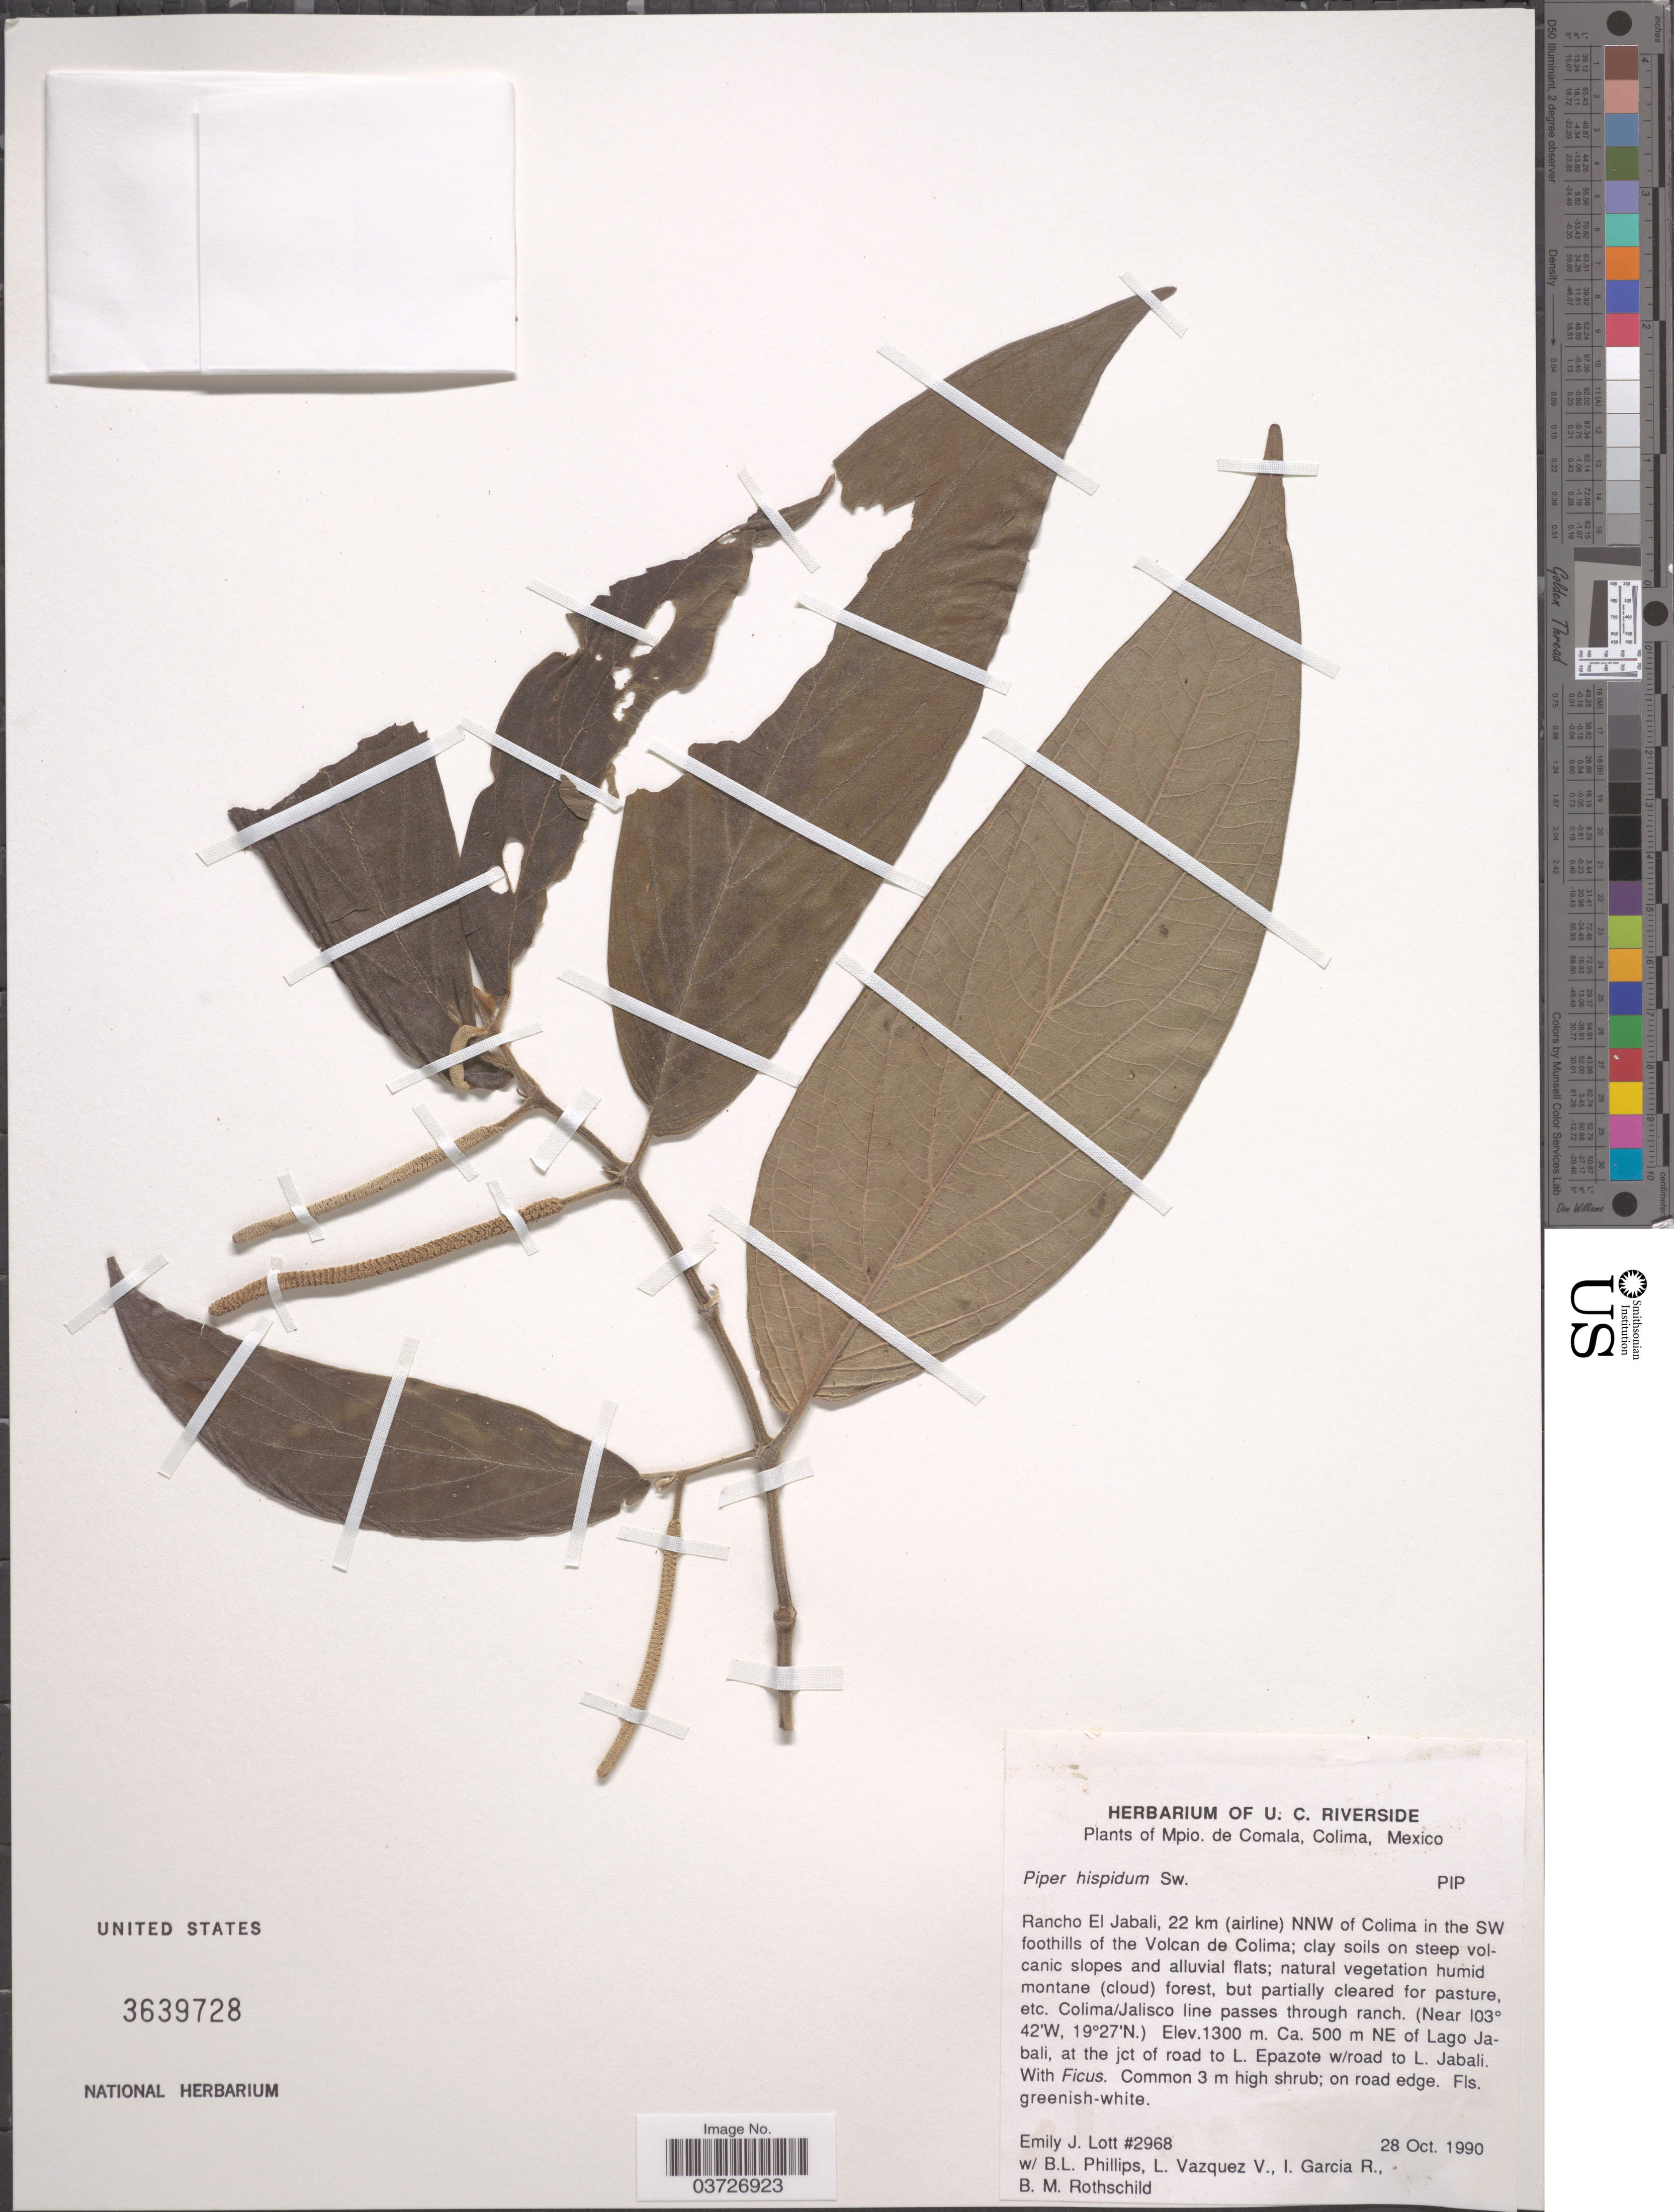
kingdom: Plantae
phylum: Tracheophyta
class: Magnoliopsida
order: Piperales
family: Piperaceae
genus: Piper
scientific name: Piper hispidum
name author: Sw.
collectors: E. J. Lott, B. L. Phillips, L. Vazquez V., I. Garcia R. & B. Rothschild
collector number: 2968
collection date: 1990-10-28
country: Mexico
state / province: Colima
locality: Mpio. de Comala. Rancho El Jabali, 22 km (airline) NNW of Colima in the SW foothills of the Volcan de Colima. Colima/Jalisco line passes through ranch. Ca. 500 m NE of Lago Jabali, at the jct of road to L. Epazote w/road to L. Jabali.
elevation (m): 1300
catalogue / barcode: US 3639728